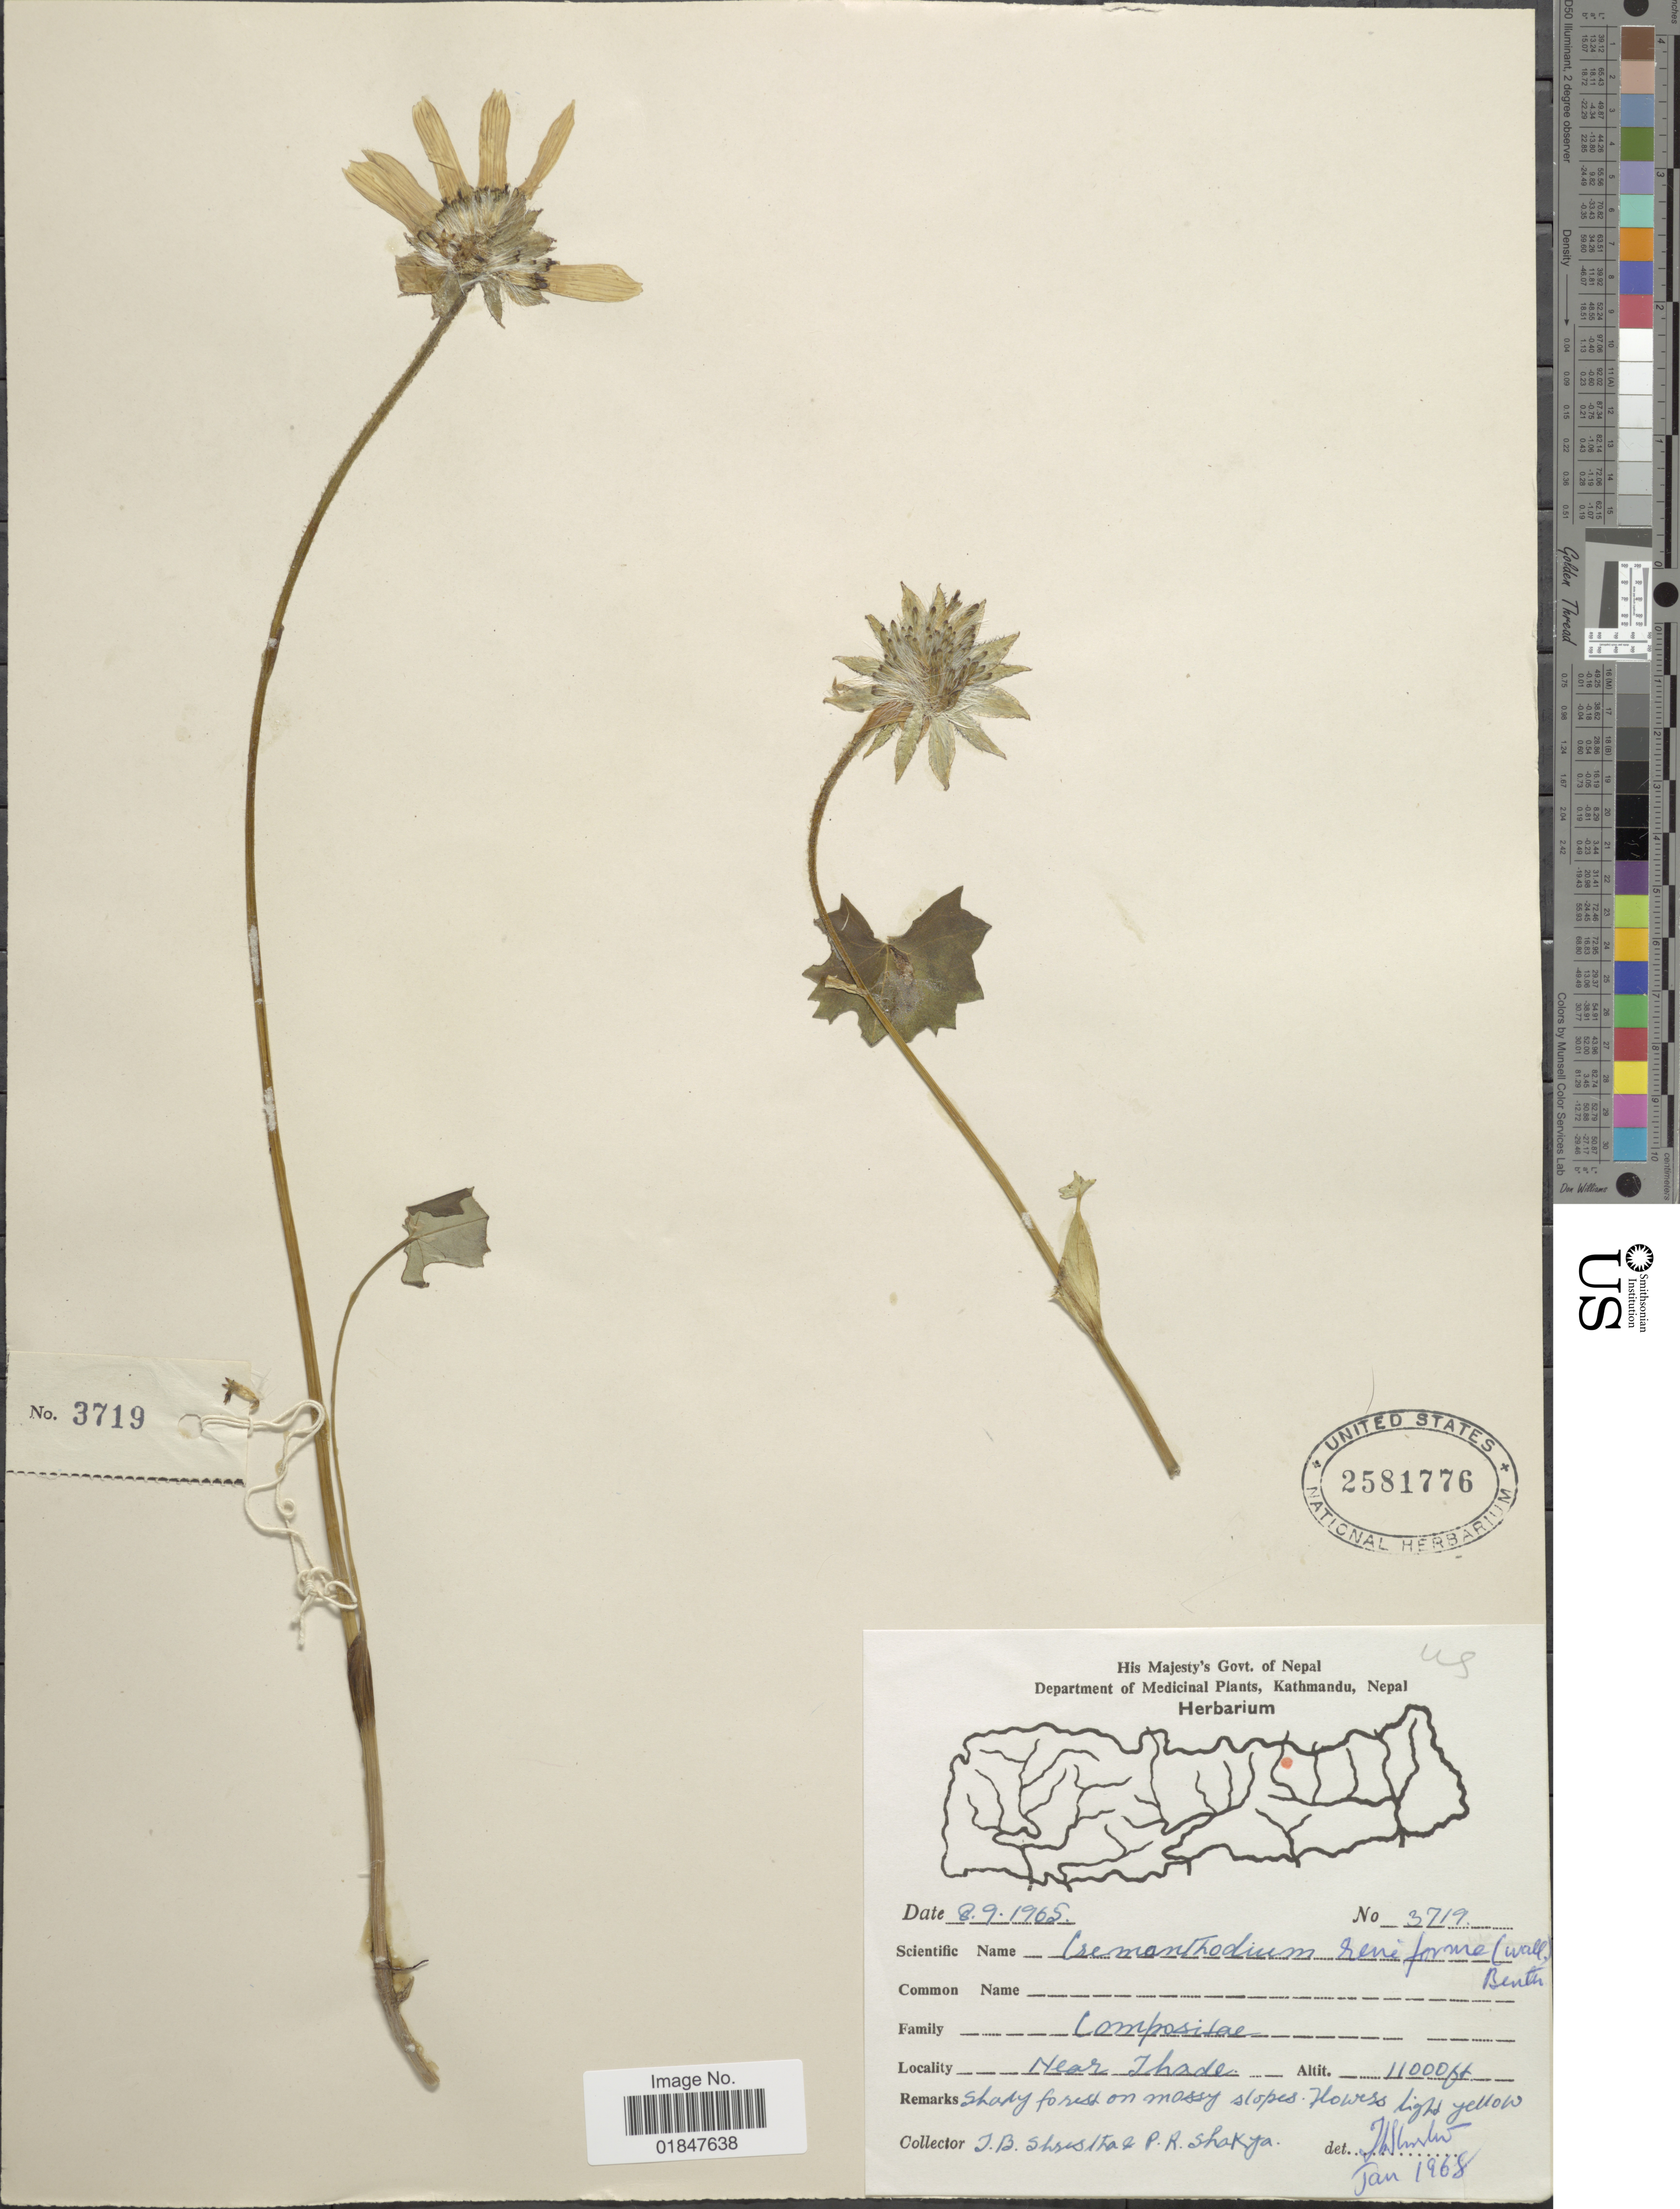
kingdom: Plantae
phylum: Tracheophyta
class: Magnoliopsida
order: Asterales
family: Asteraceae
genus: Cremanthodium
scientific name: Cremanthodium reniforme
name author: (DC.) Benth.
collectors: T. B. Shrestha & P. Shakya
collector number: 3719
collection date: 1965-09-08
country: Nepal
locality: Near Thade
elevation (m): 3353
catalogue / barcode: US 2581776